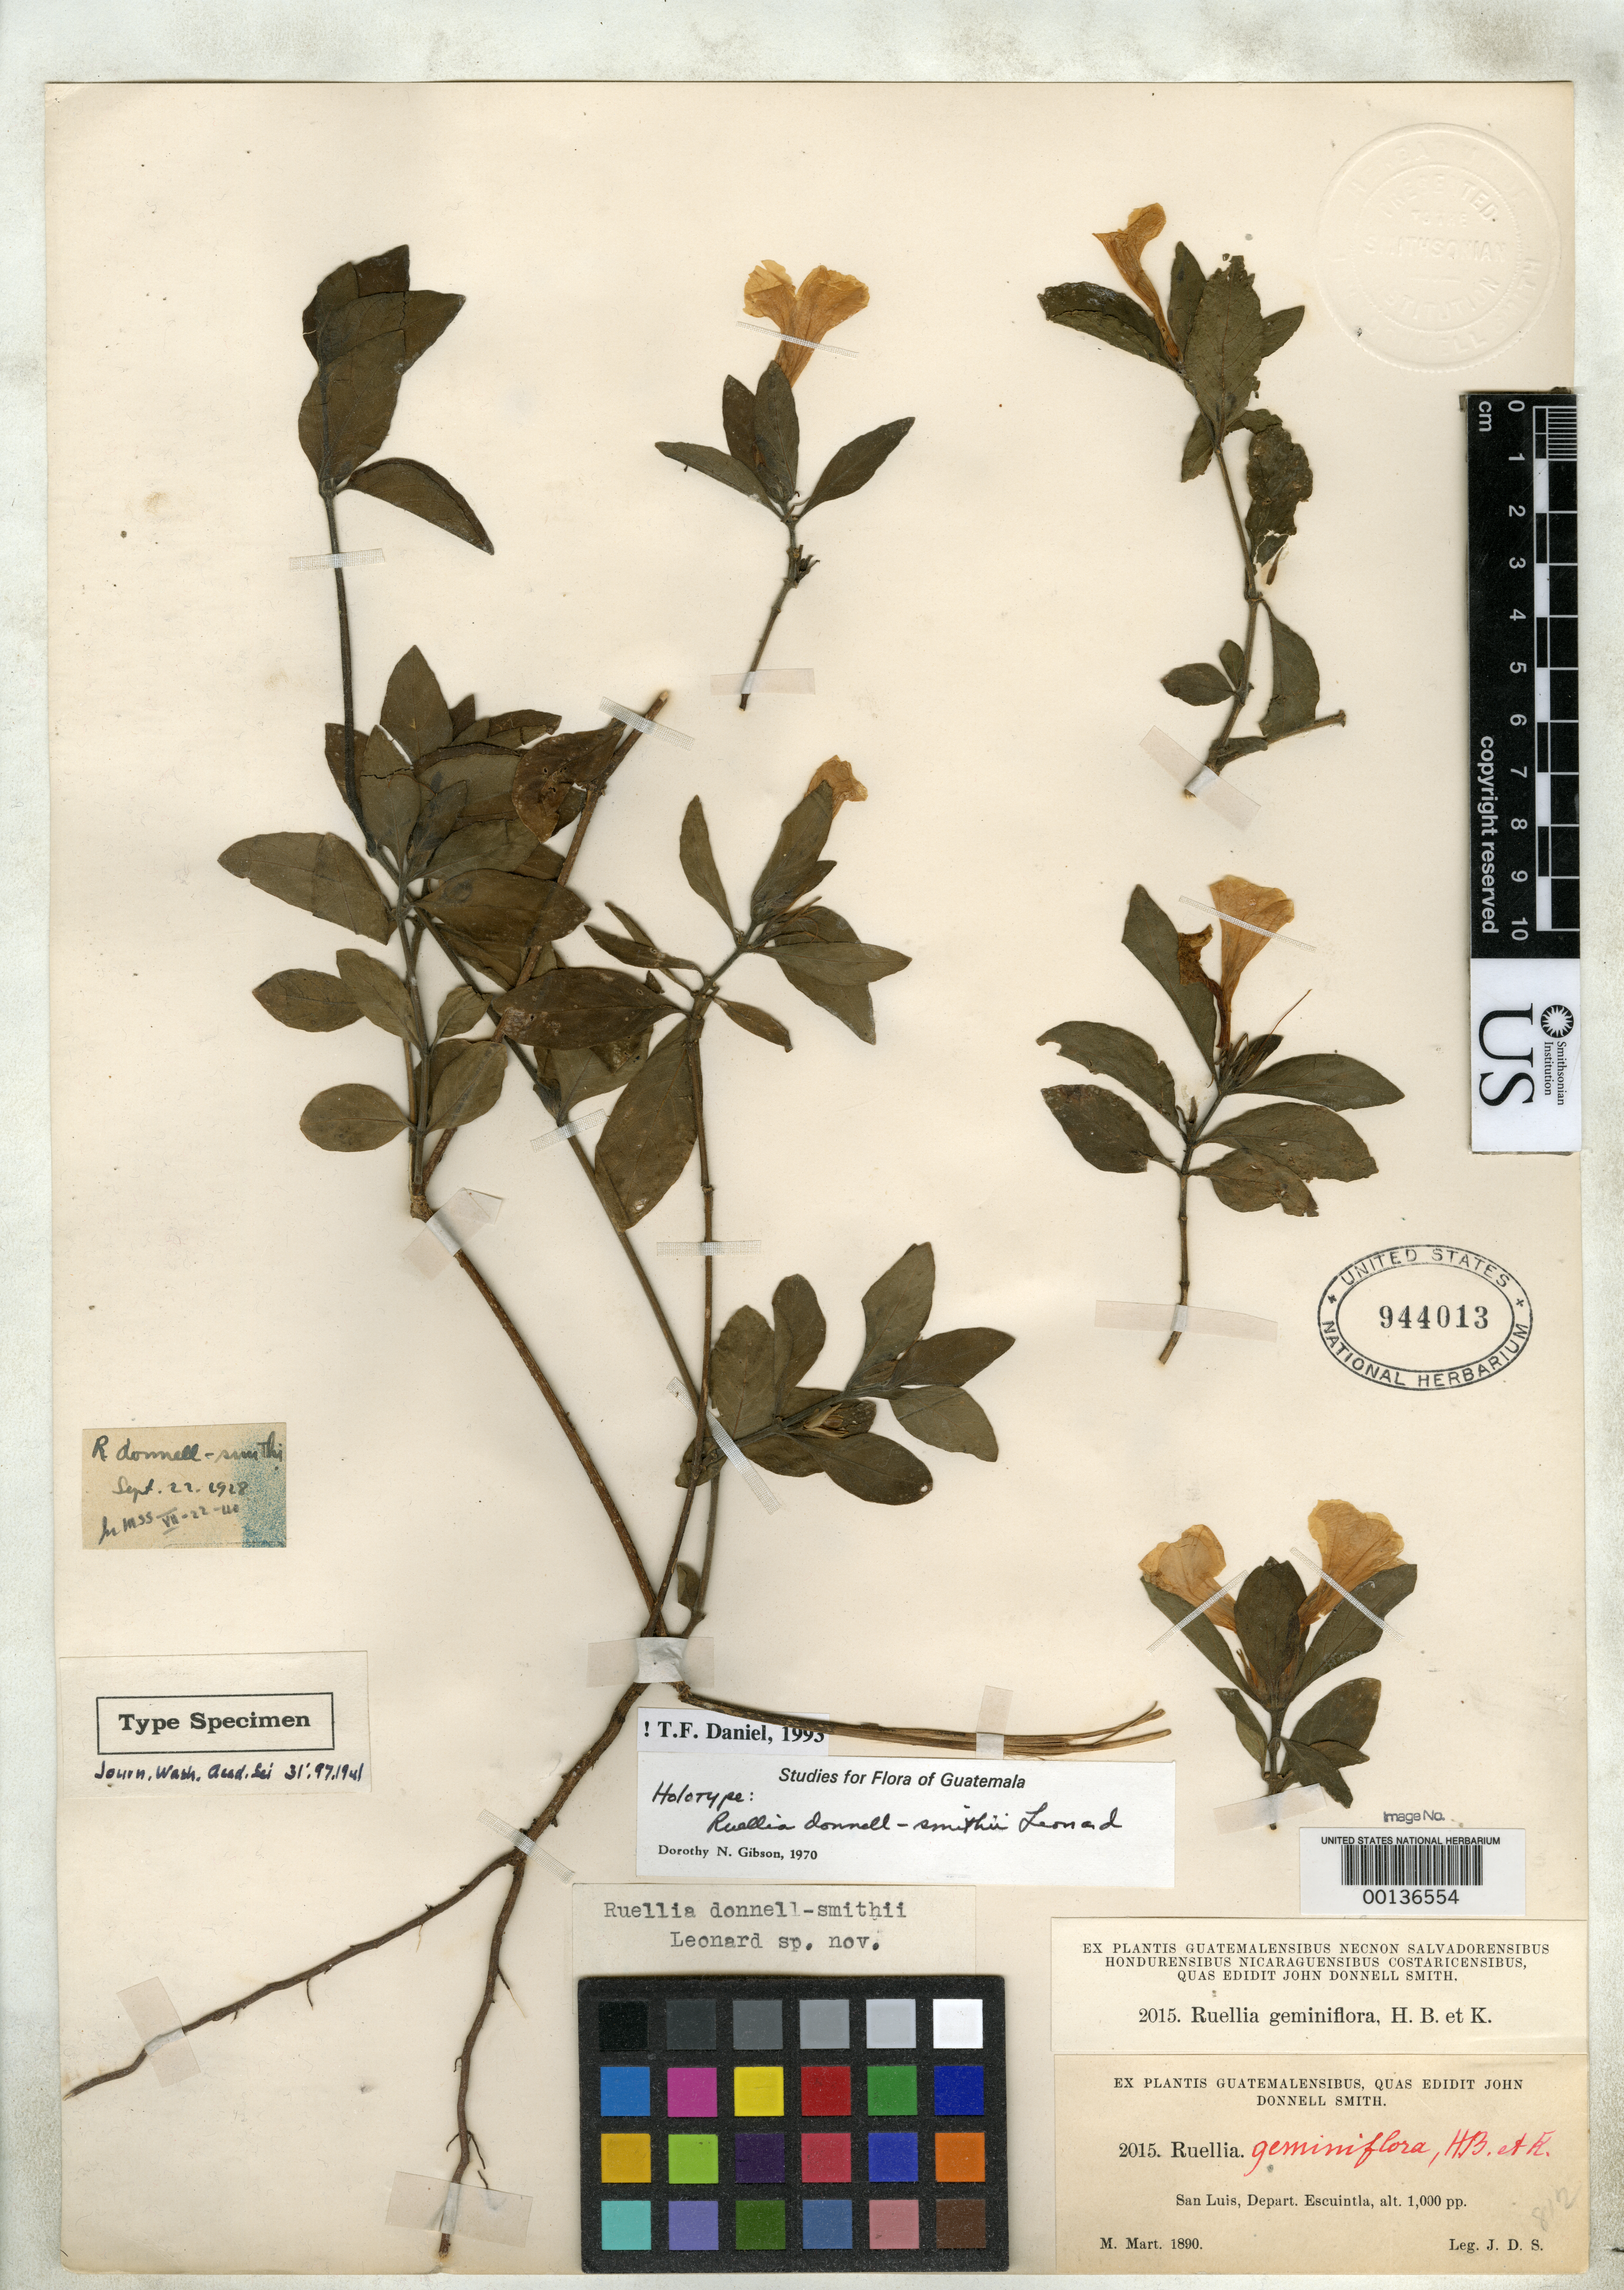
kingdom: Plantae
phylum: Tracheophyta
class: Magnoliopsida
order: Lamiales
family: Acanthaceae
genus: Ruellia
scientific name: Ruellia donnell-smithii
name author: Leonard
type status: Holotype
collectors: J. Donnell Smith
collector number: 2015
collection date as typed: Mar 1890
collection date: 1890-03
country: Guatemala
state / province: Escuintla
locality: San Luis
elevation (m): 305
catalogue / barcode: US 944013